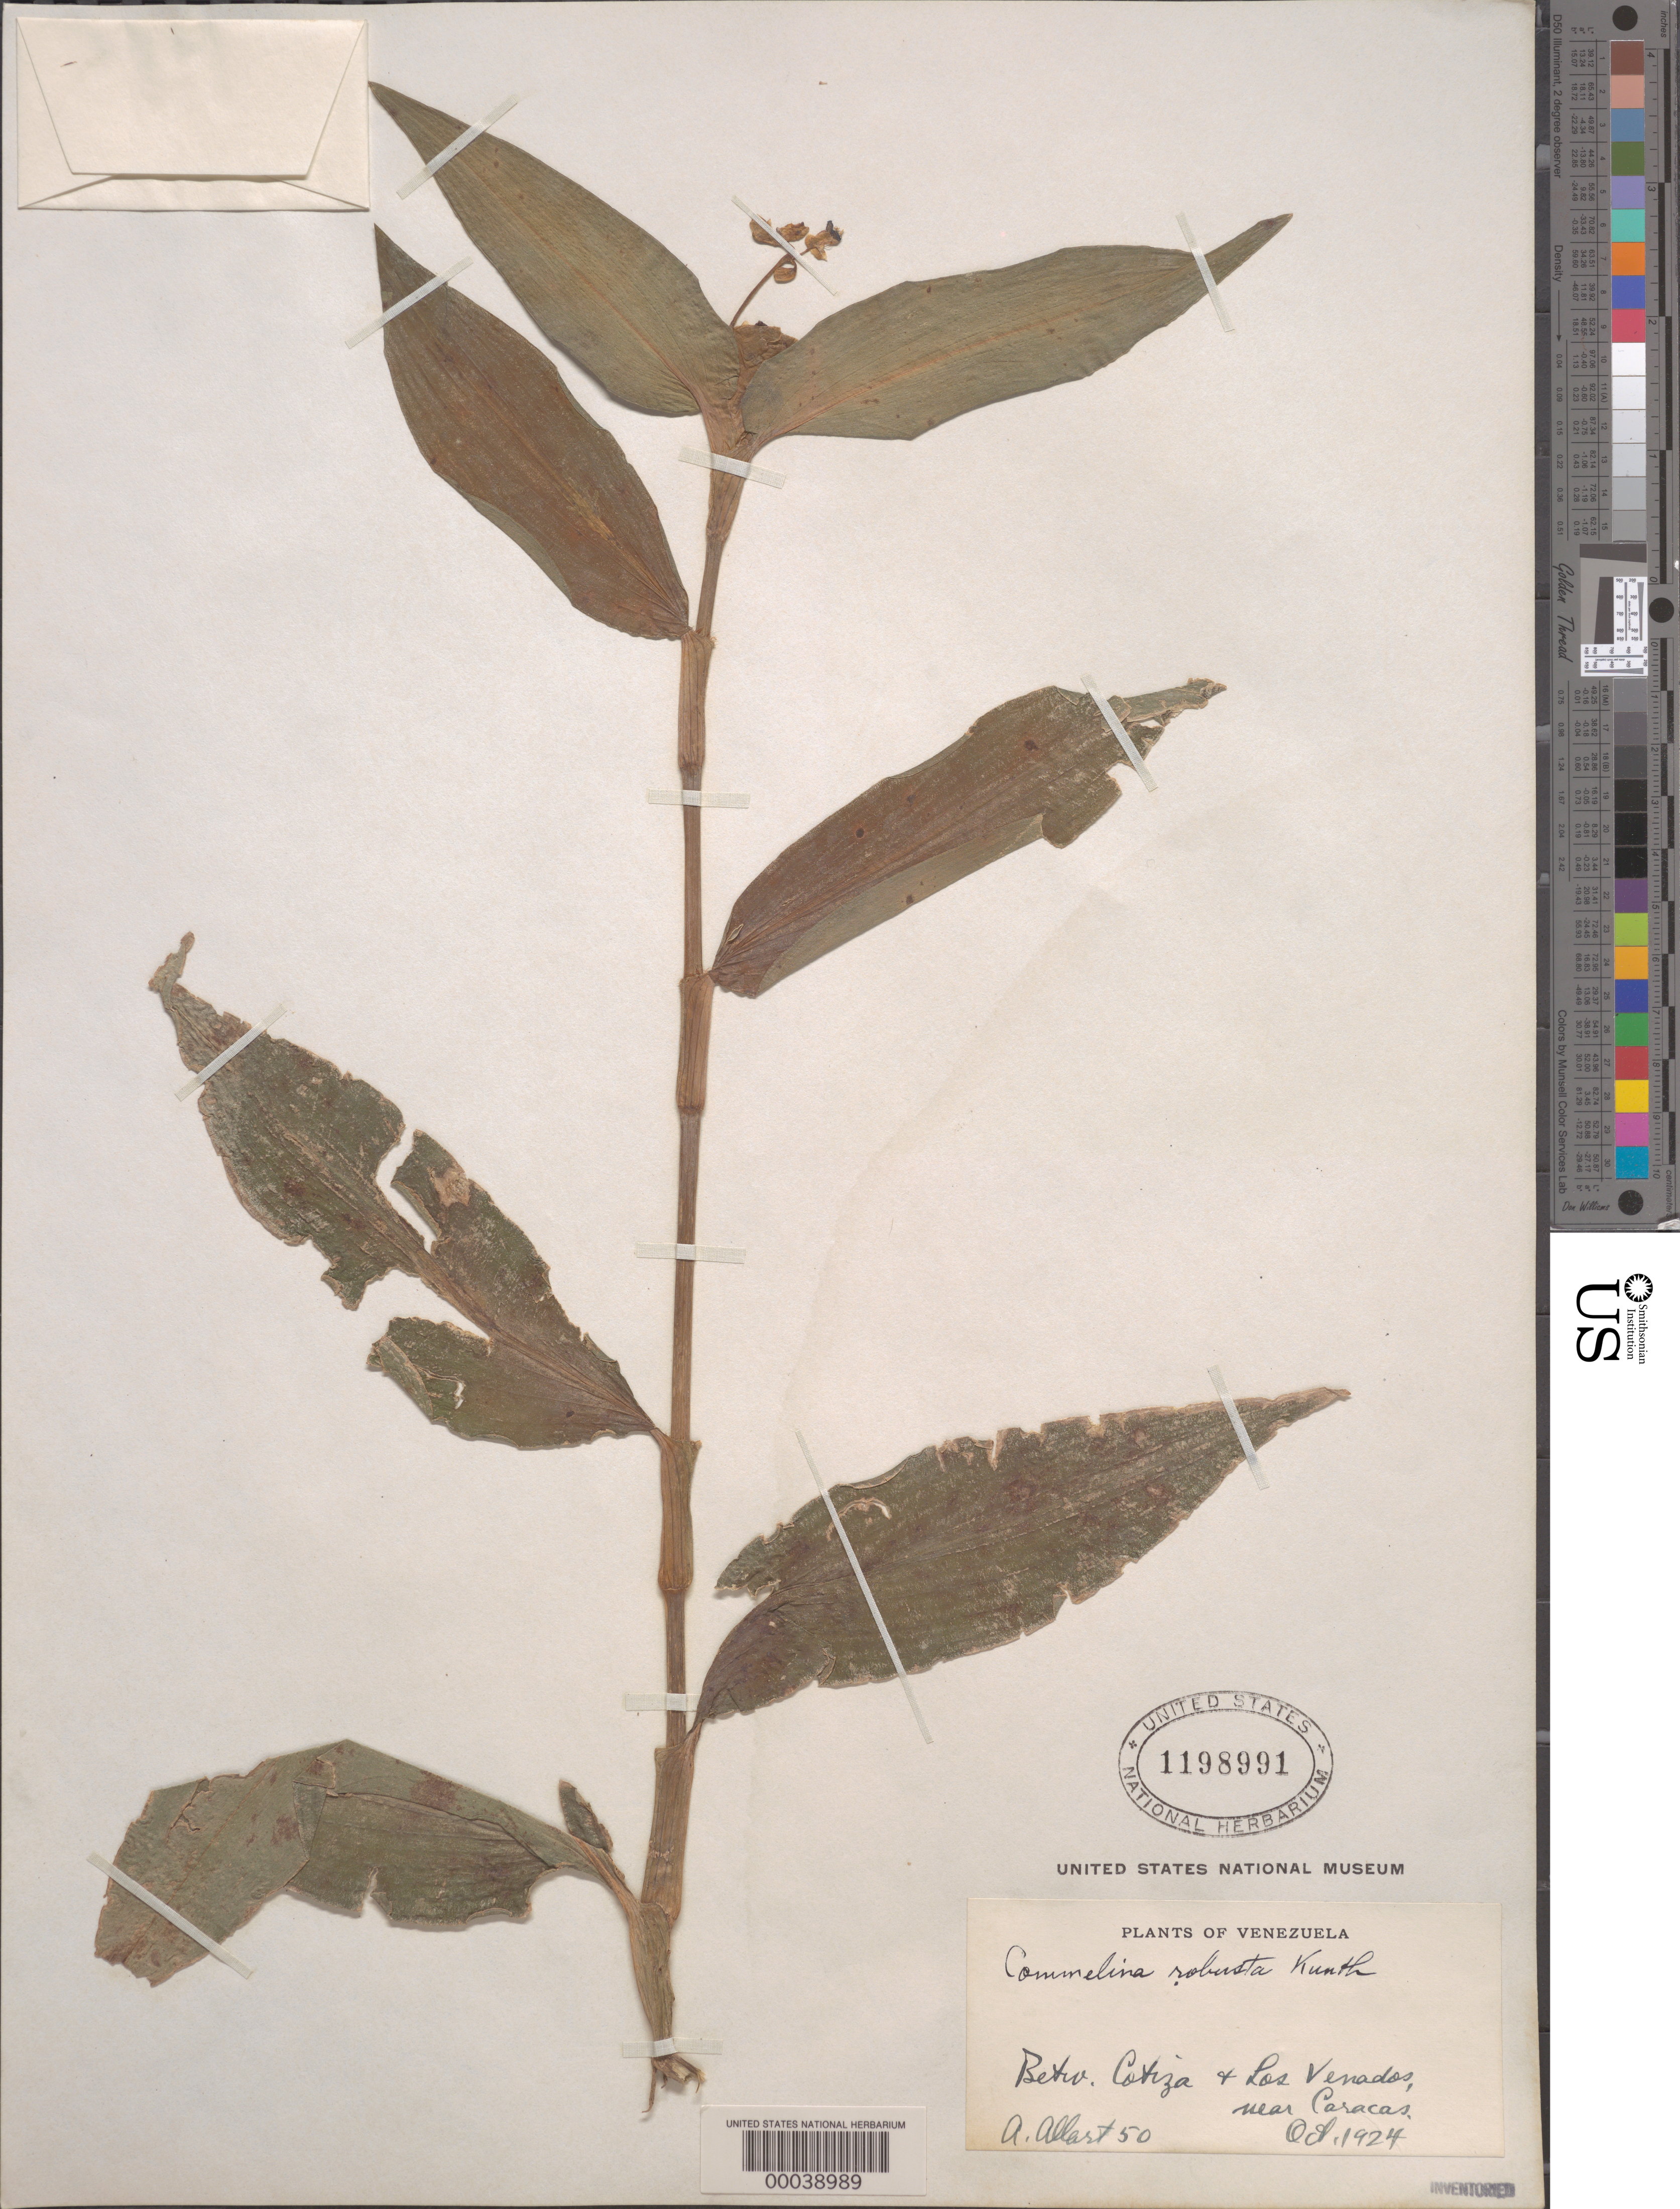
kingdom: Plantae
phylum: Tracheophyta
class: Liliopsida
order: Commelinales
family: Commelinaceae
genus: Commelina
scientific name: Commelina obliqua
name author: Vahl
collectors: A. Allart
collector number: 50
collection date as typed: Oct 1924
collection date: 1924-10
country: Venezuela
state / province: Distrito Federal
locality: Between los venados and caracas; near caracas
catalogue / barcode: US 1198991